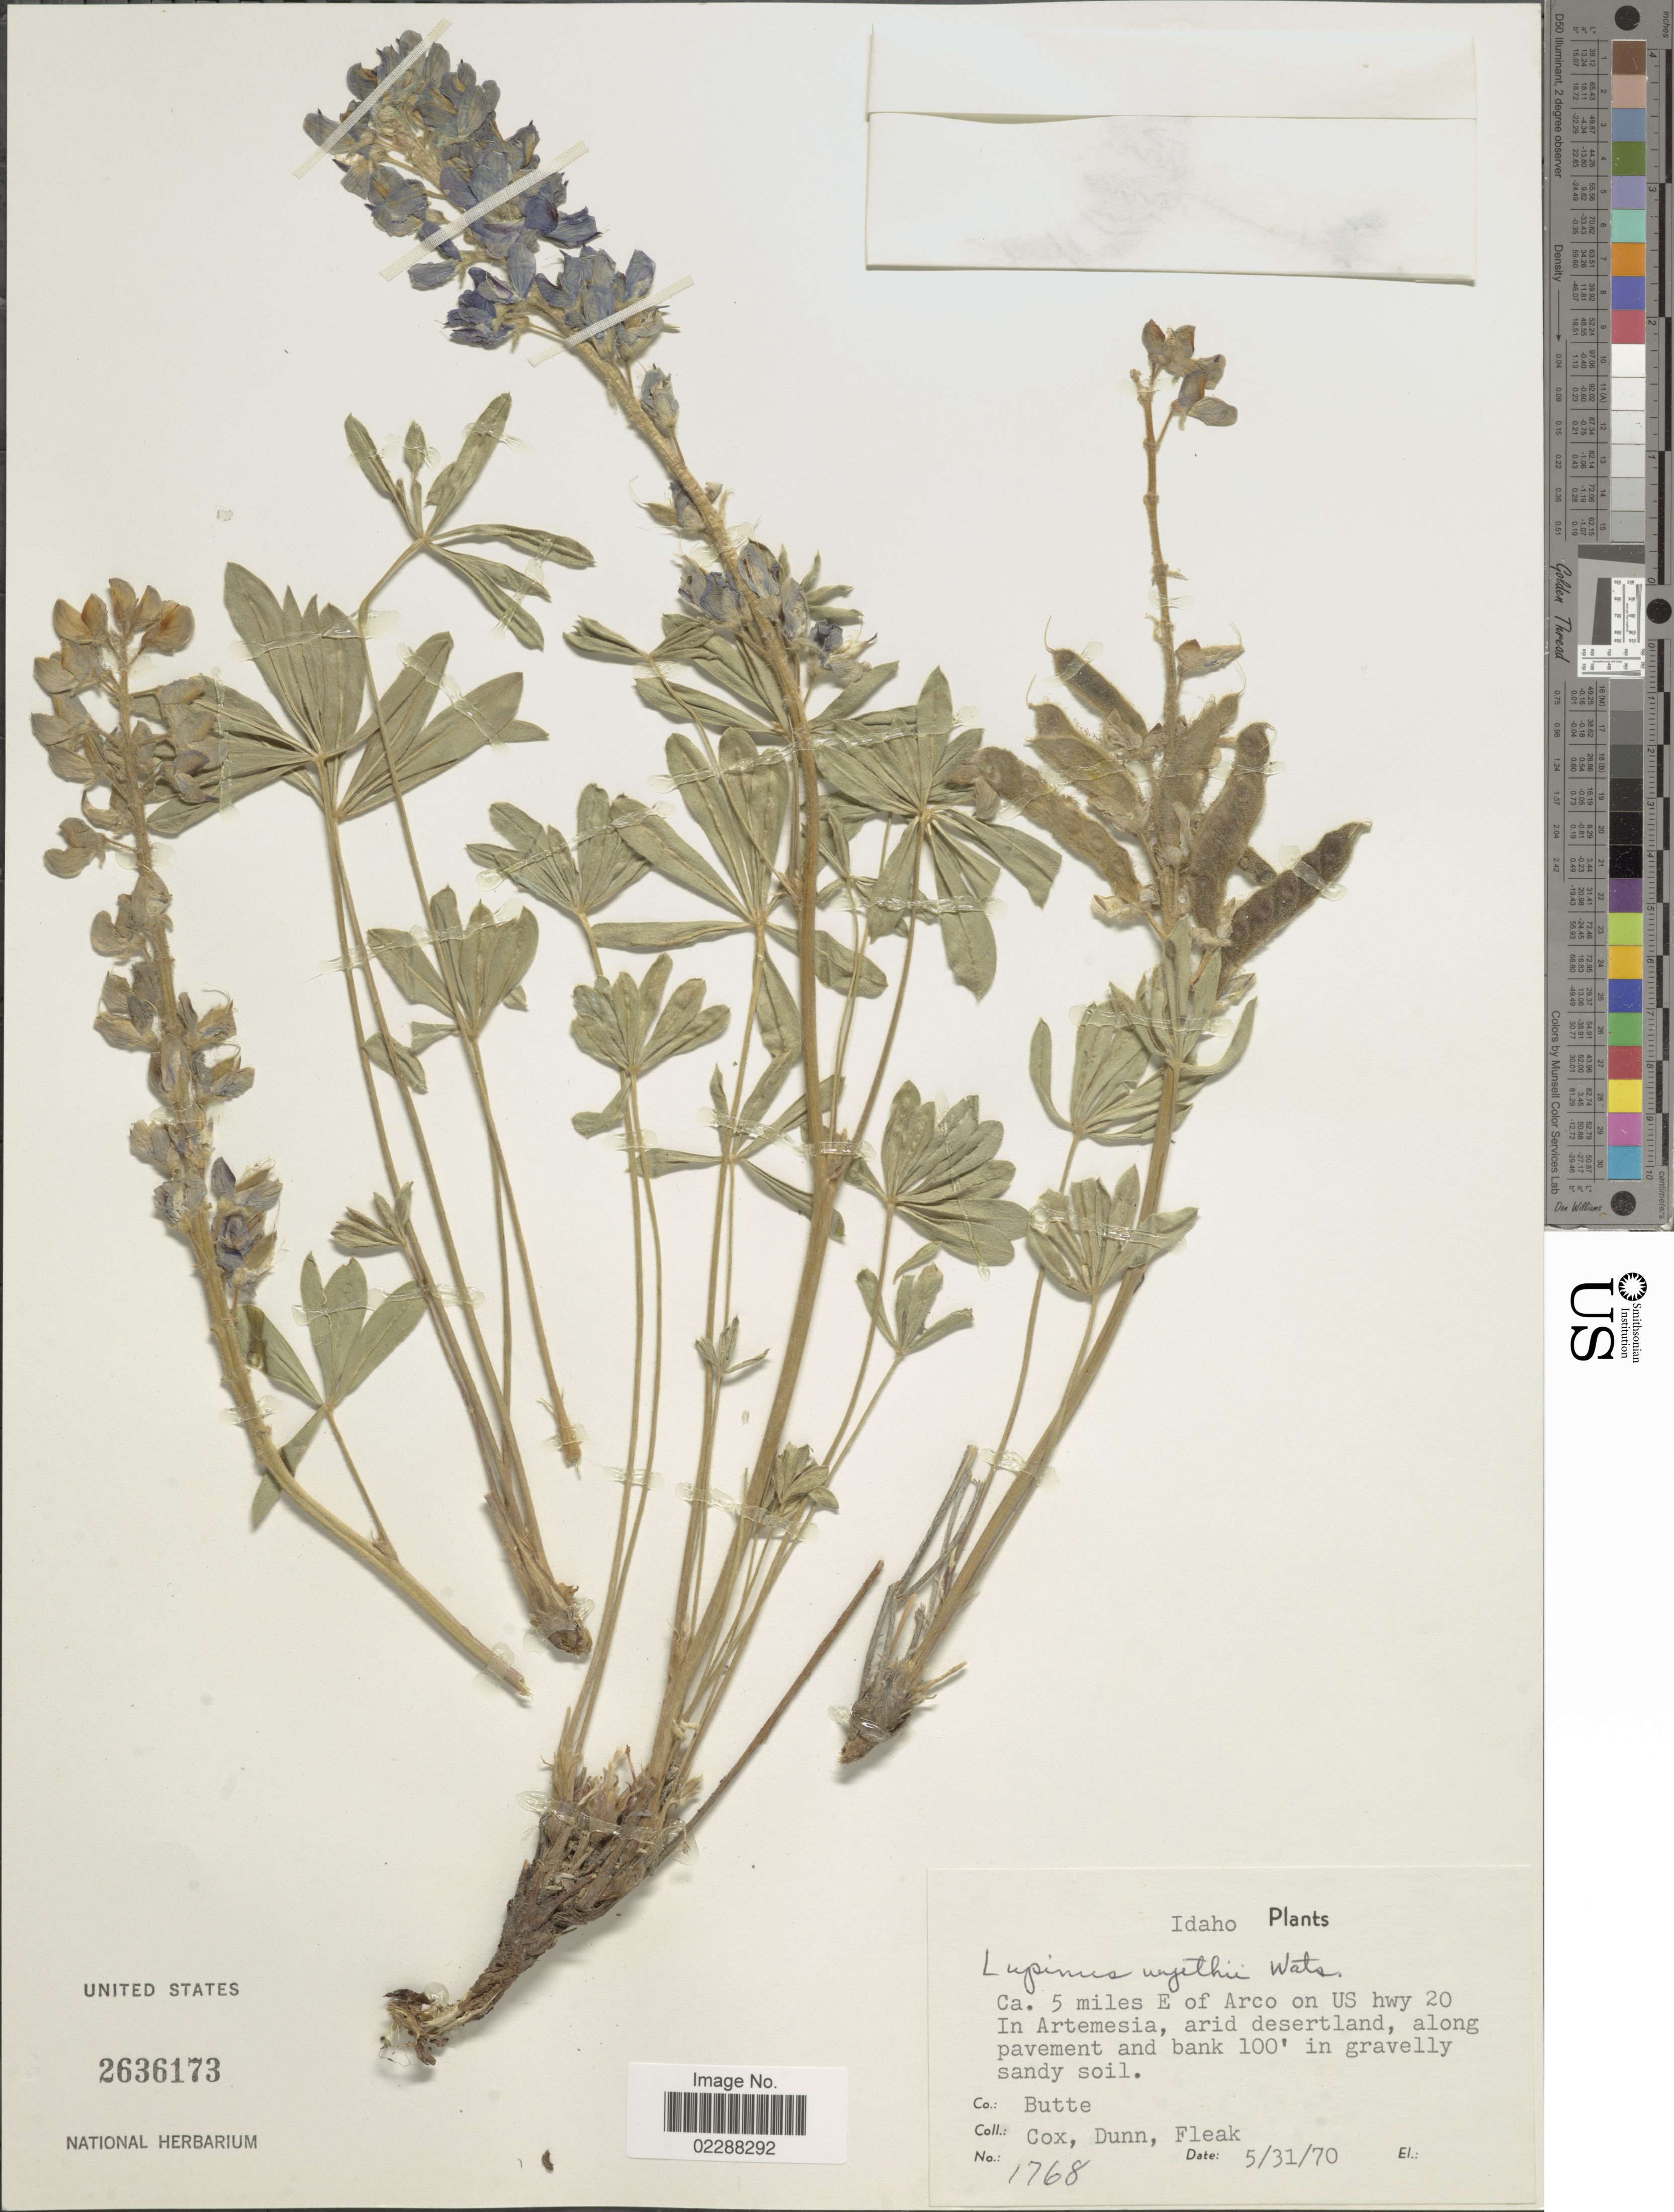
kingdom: Plantae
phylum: Tracheophyta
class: Magnoliopsida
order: Fabales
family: Fabaceae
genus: Lupinus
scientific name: Lupinus wyethii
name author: S. Watson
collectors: -. Cox, Dunn, -- & L. Fleak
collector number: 1768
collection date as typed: Transcribed d/m/y: 31/5/70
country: United States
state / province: Idaho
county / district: Butte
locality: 5 miles E of Arco on US hwy 20,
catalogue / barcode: US 2636173